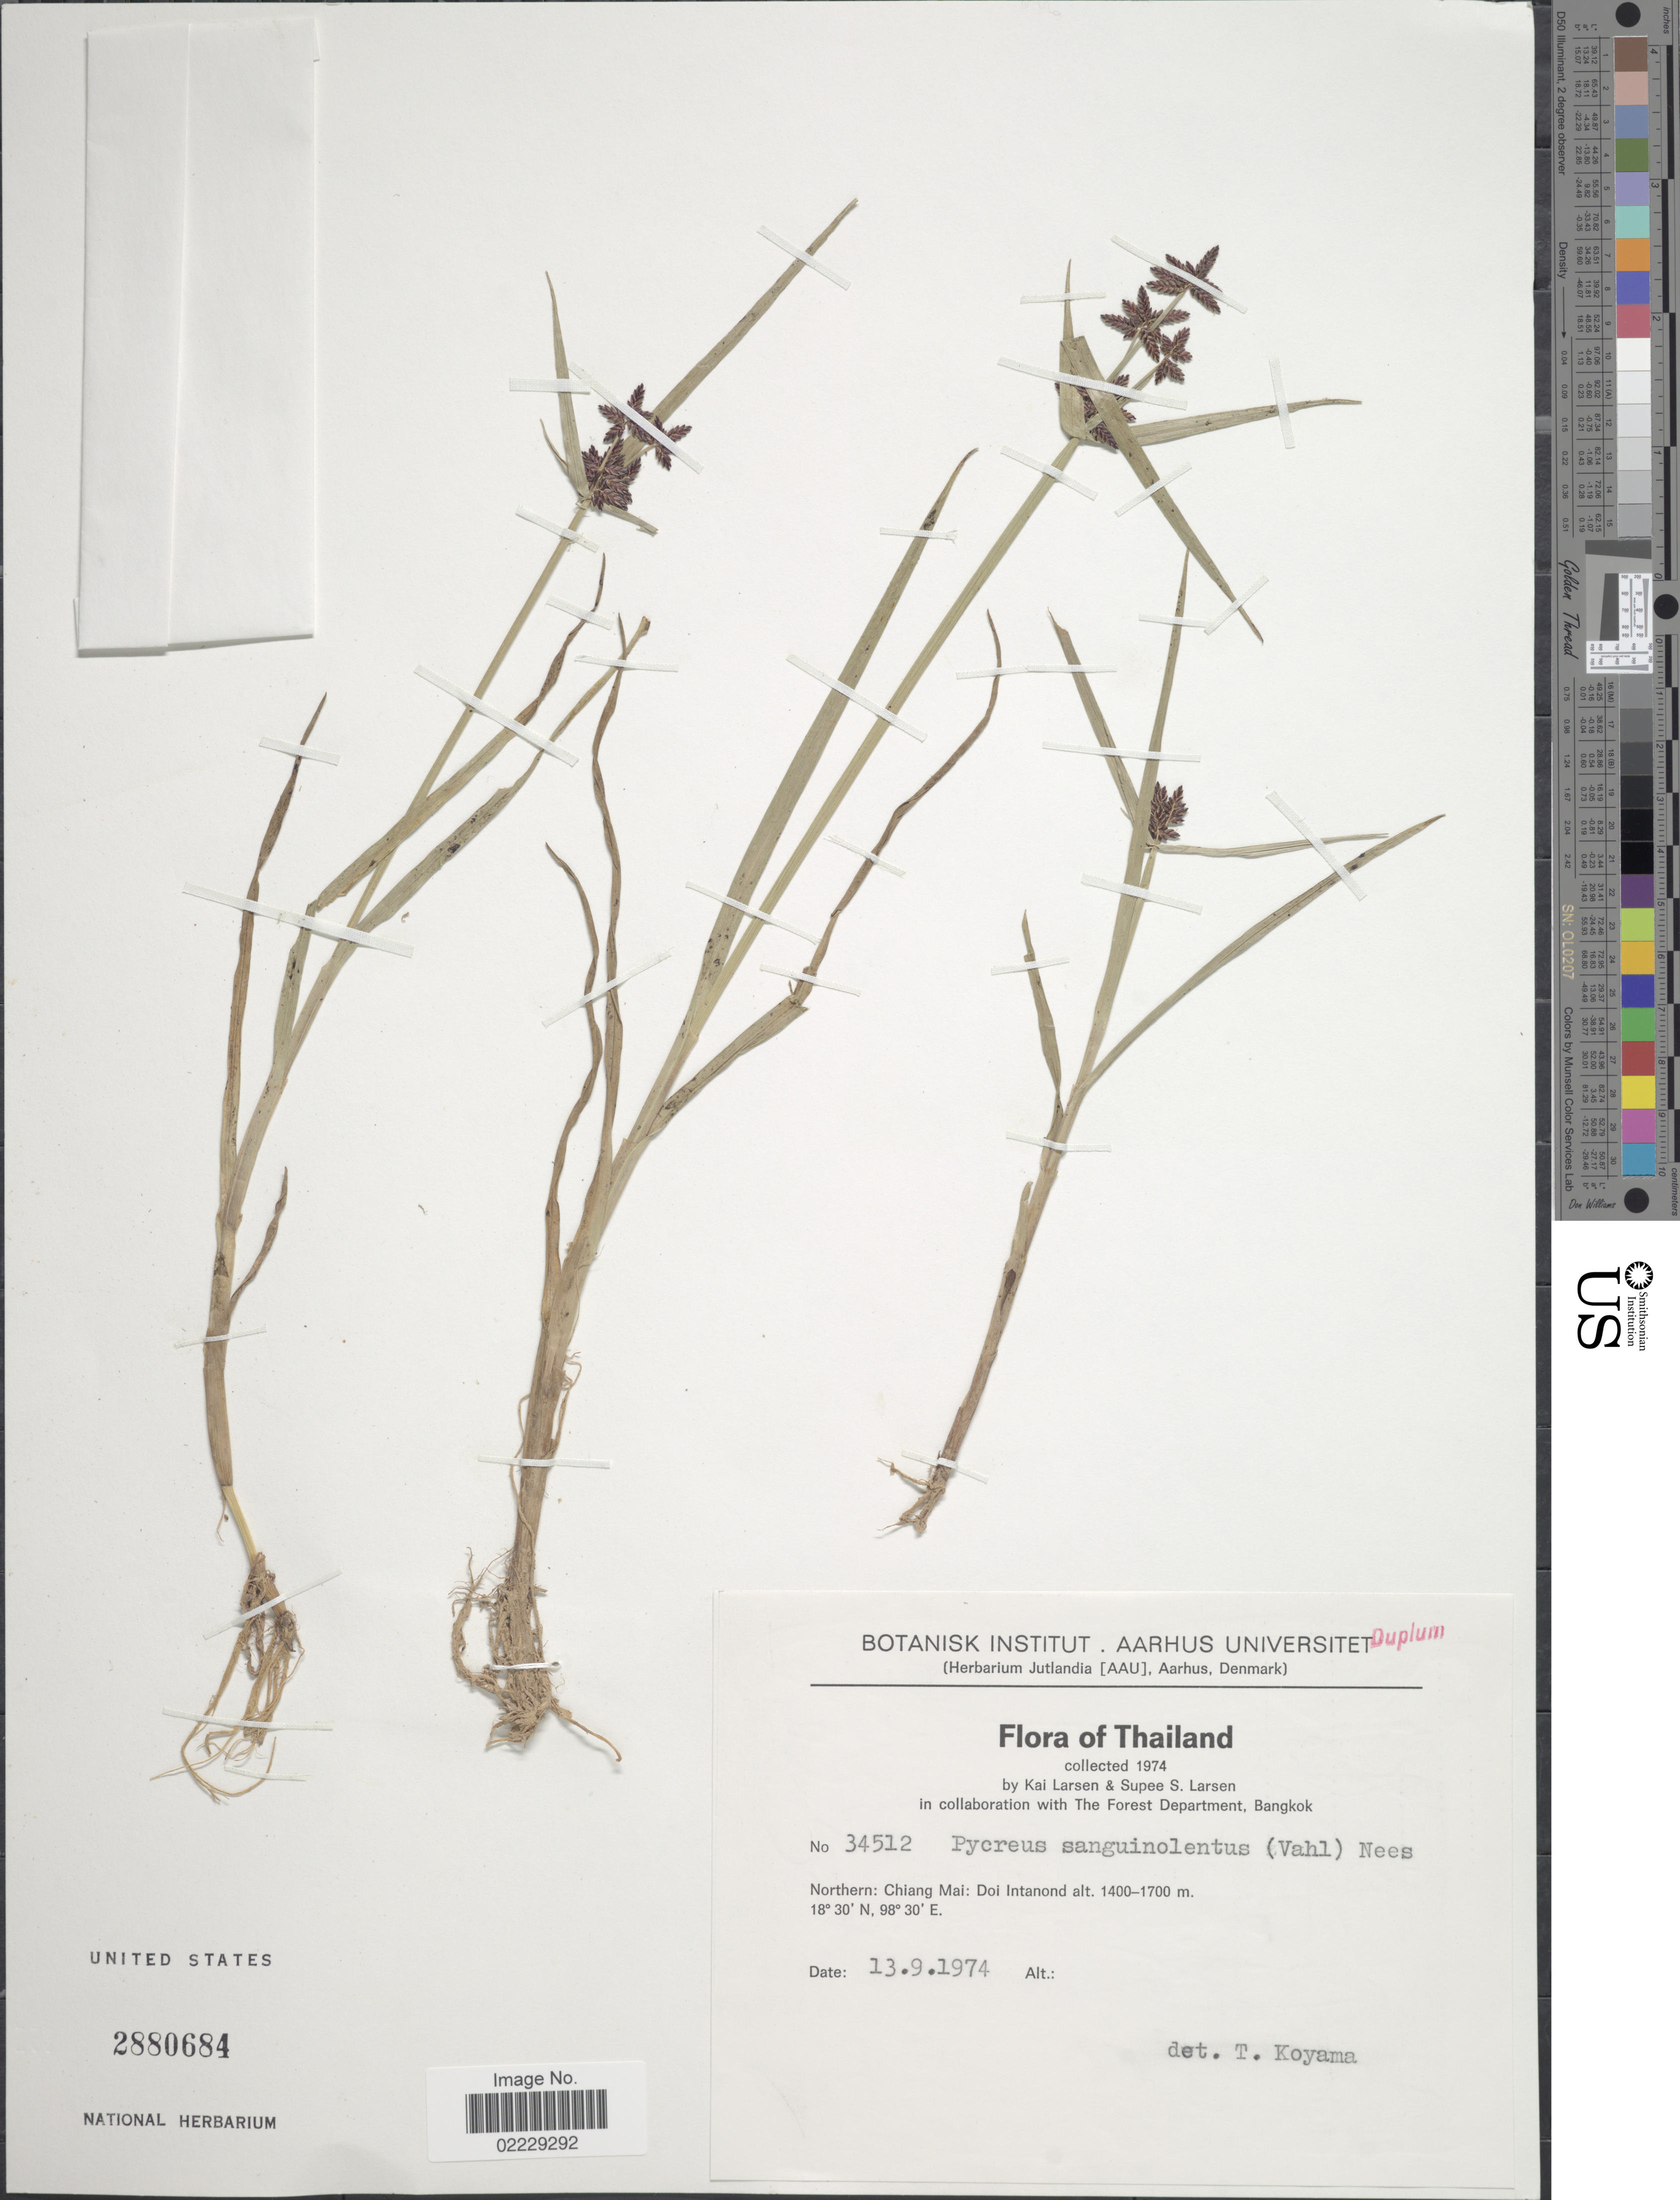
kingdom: Plantae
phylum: Tracheophyta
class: Liliopsida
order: Poales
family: Cyperaceae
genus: Cyperus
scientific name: Cyperus sanguinolentus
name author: Vahl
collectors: K. Larsen & S. Larsen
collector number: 34512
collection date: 1974-09-13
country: Thailand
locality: Northern: Chiang Mai: Doi Intanond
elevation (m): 1400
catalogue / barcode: US 2880684